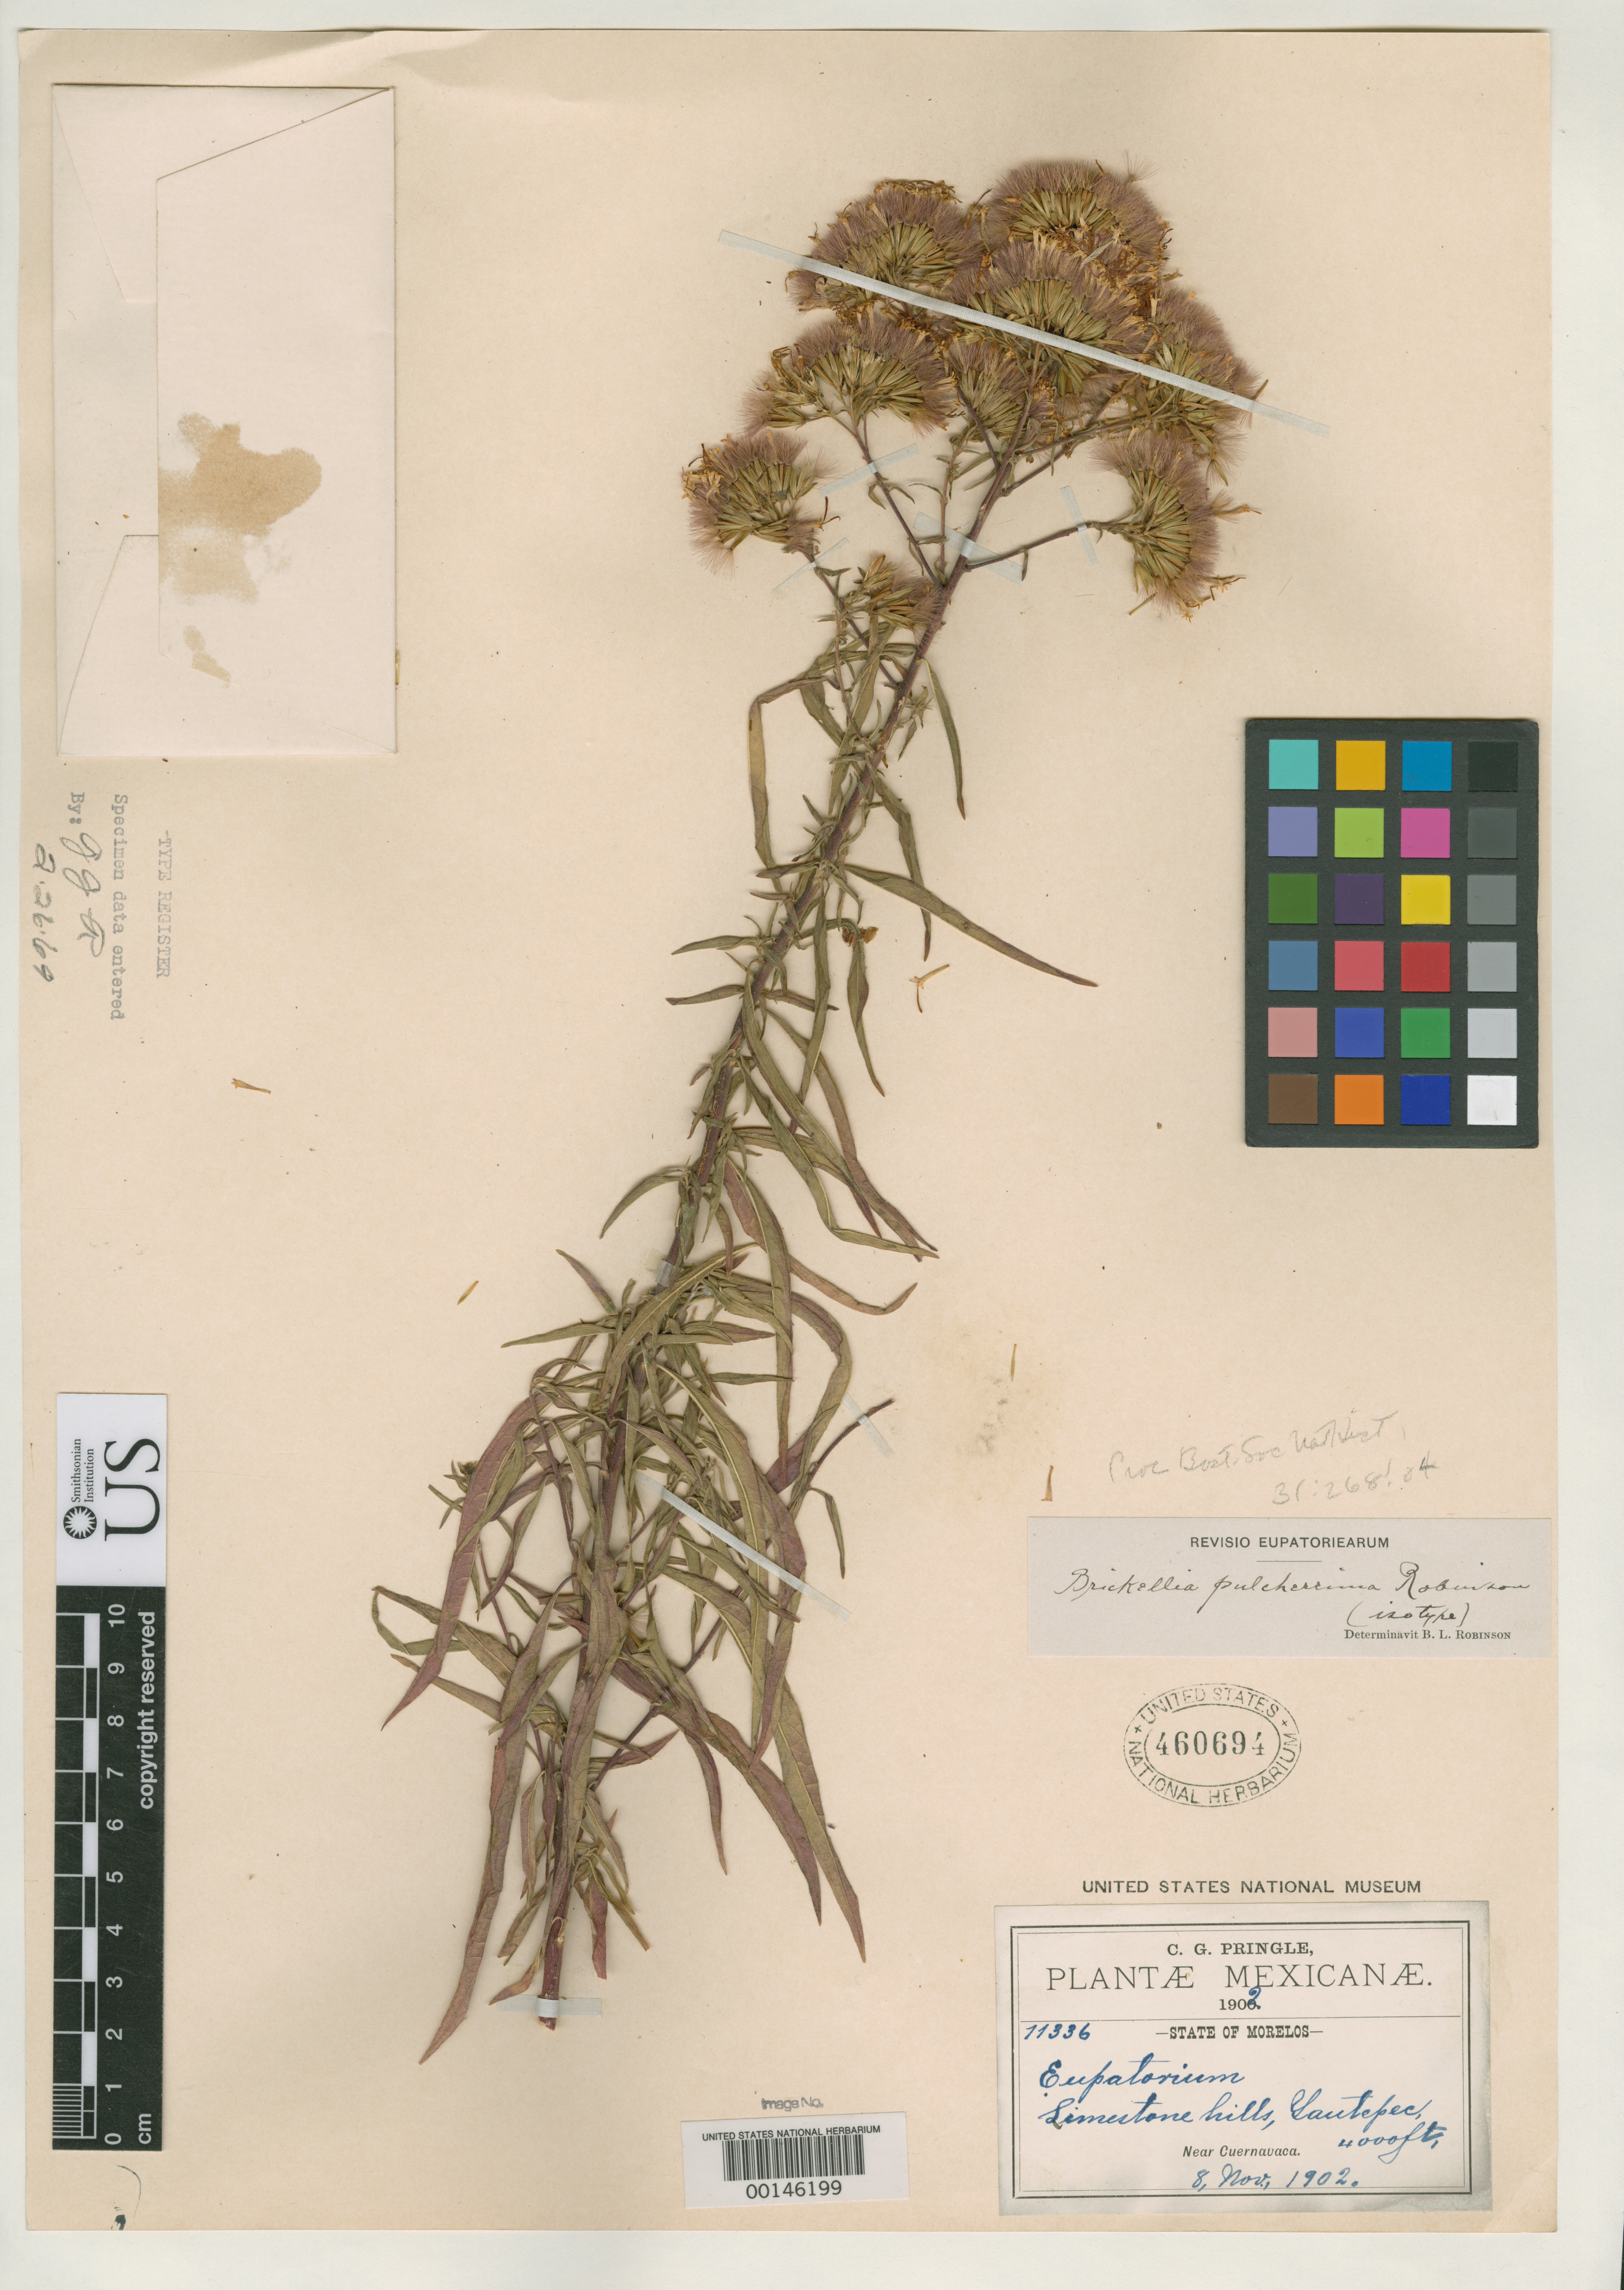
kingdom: Plantae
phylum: Tracheophyta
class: Magnoliopsida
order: Asterales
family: Asteraceae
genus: Brickellia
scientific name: Brickellia pulcherrima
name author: B.L. Rob.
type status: Isotype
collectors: C. G. Pringle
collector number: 11336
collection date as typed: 08 Nov 1902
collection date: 1902-11-08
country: Mexico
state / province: Morelos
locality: Yautepec.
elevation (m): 1225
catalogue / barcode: US 460694